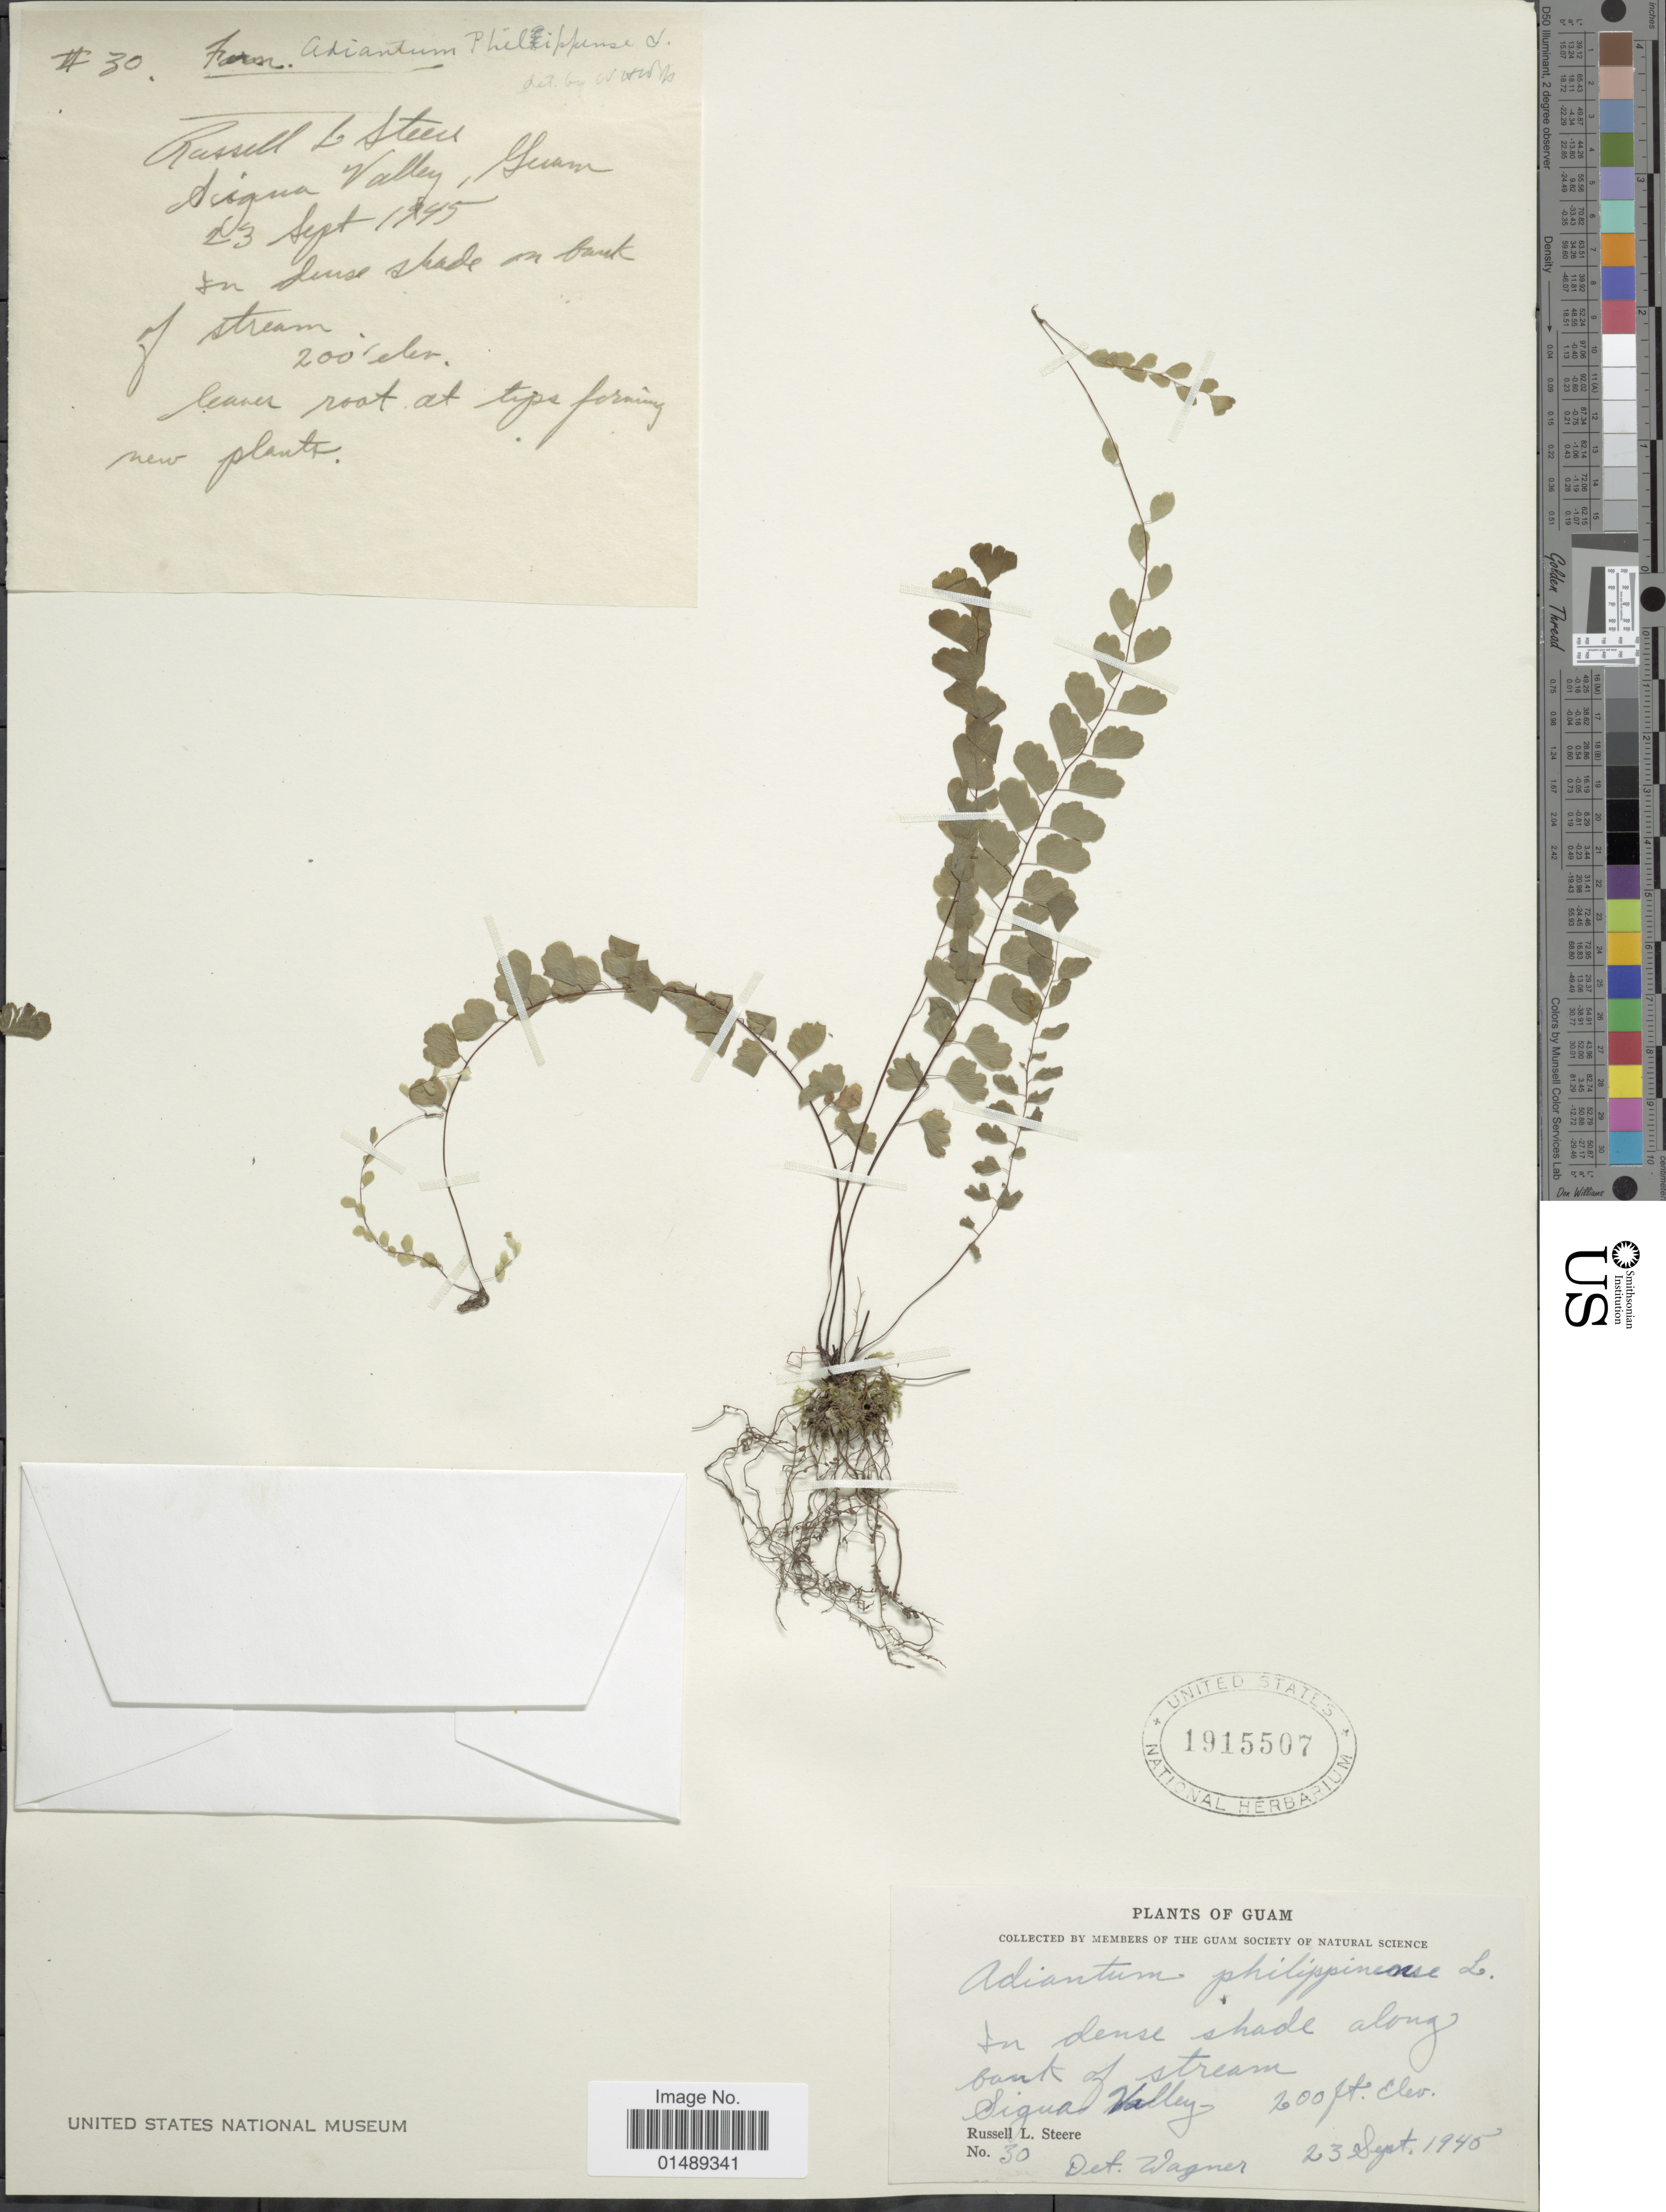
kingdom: Plantae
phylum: Tracheophyta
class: Polypodiopsida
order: Polypodiales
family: Pteridaceae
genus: Adiantum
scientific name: Adiantum philippense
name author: L.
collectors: R. L. Steere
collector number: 30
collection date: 1945-09-23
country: Guam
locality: Guam, Sigua valley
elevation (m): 61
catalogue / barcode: US 1915507